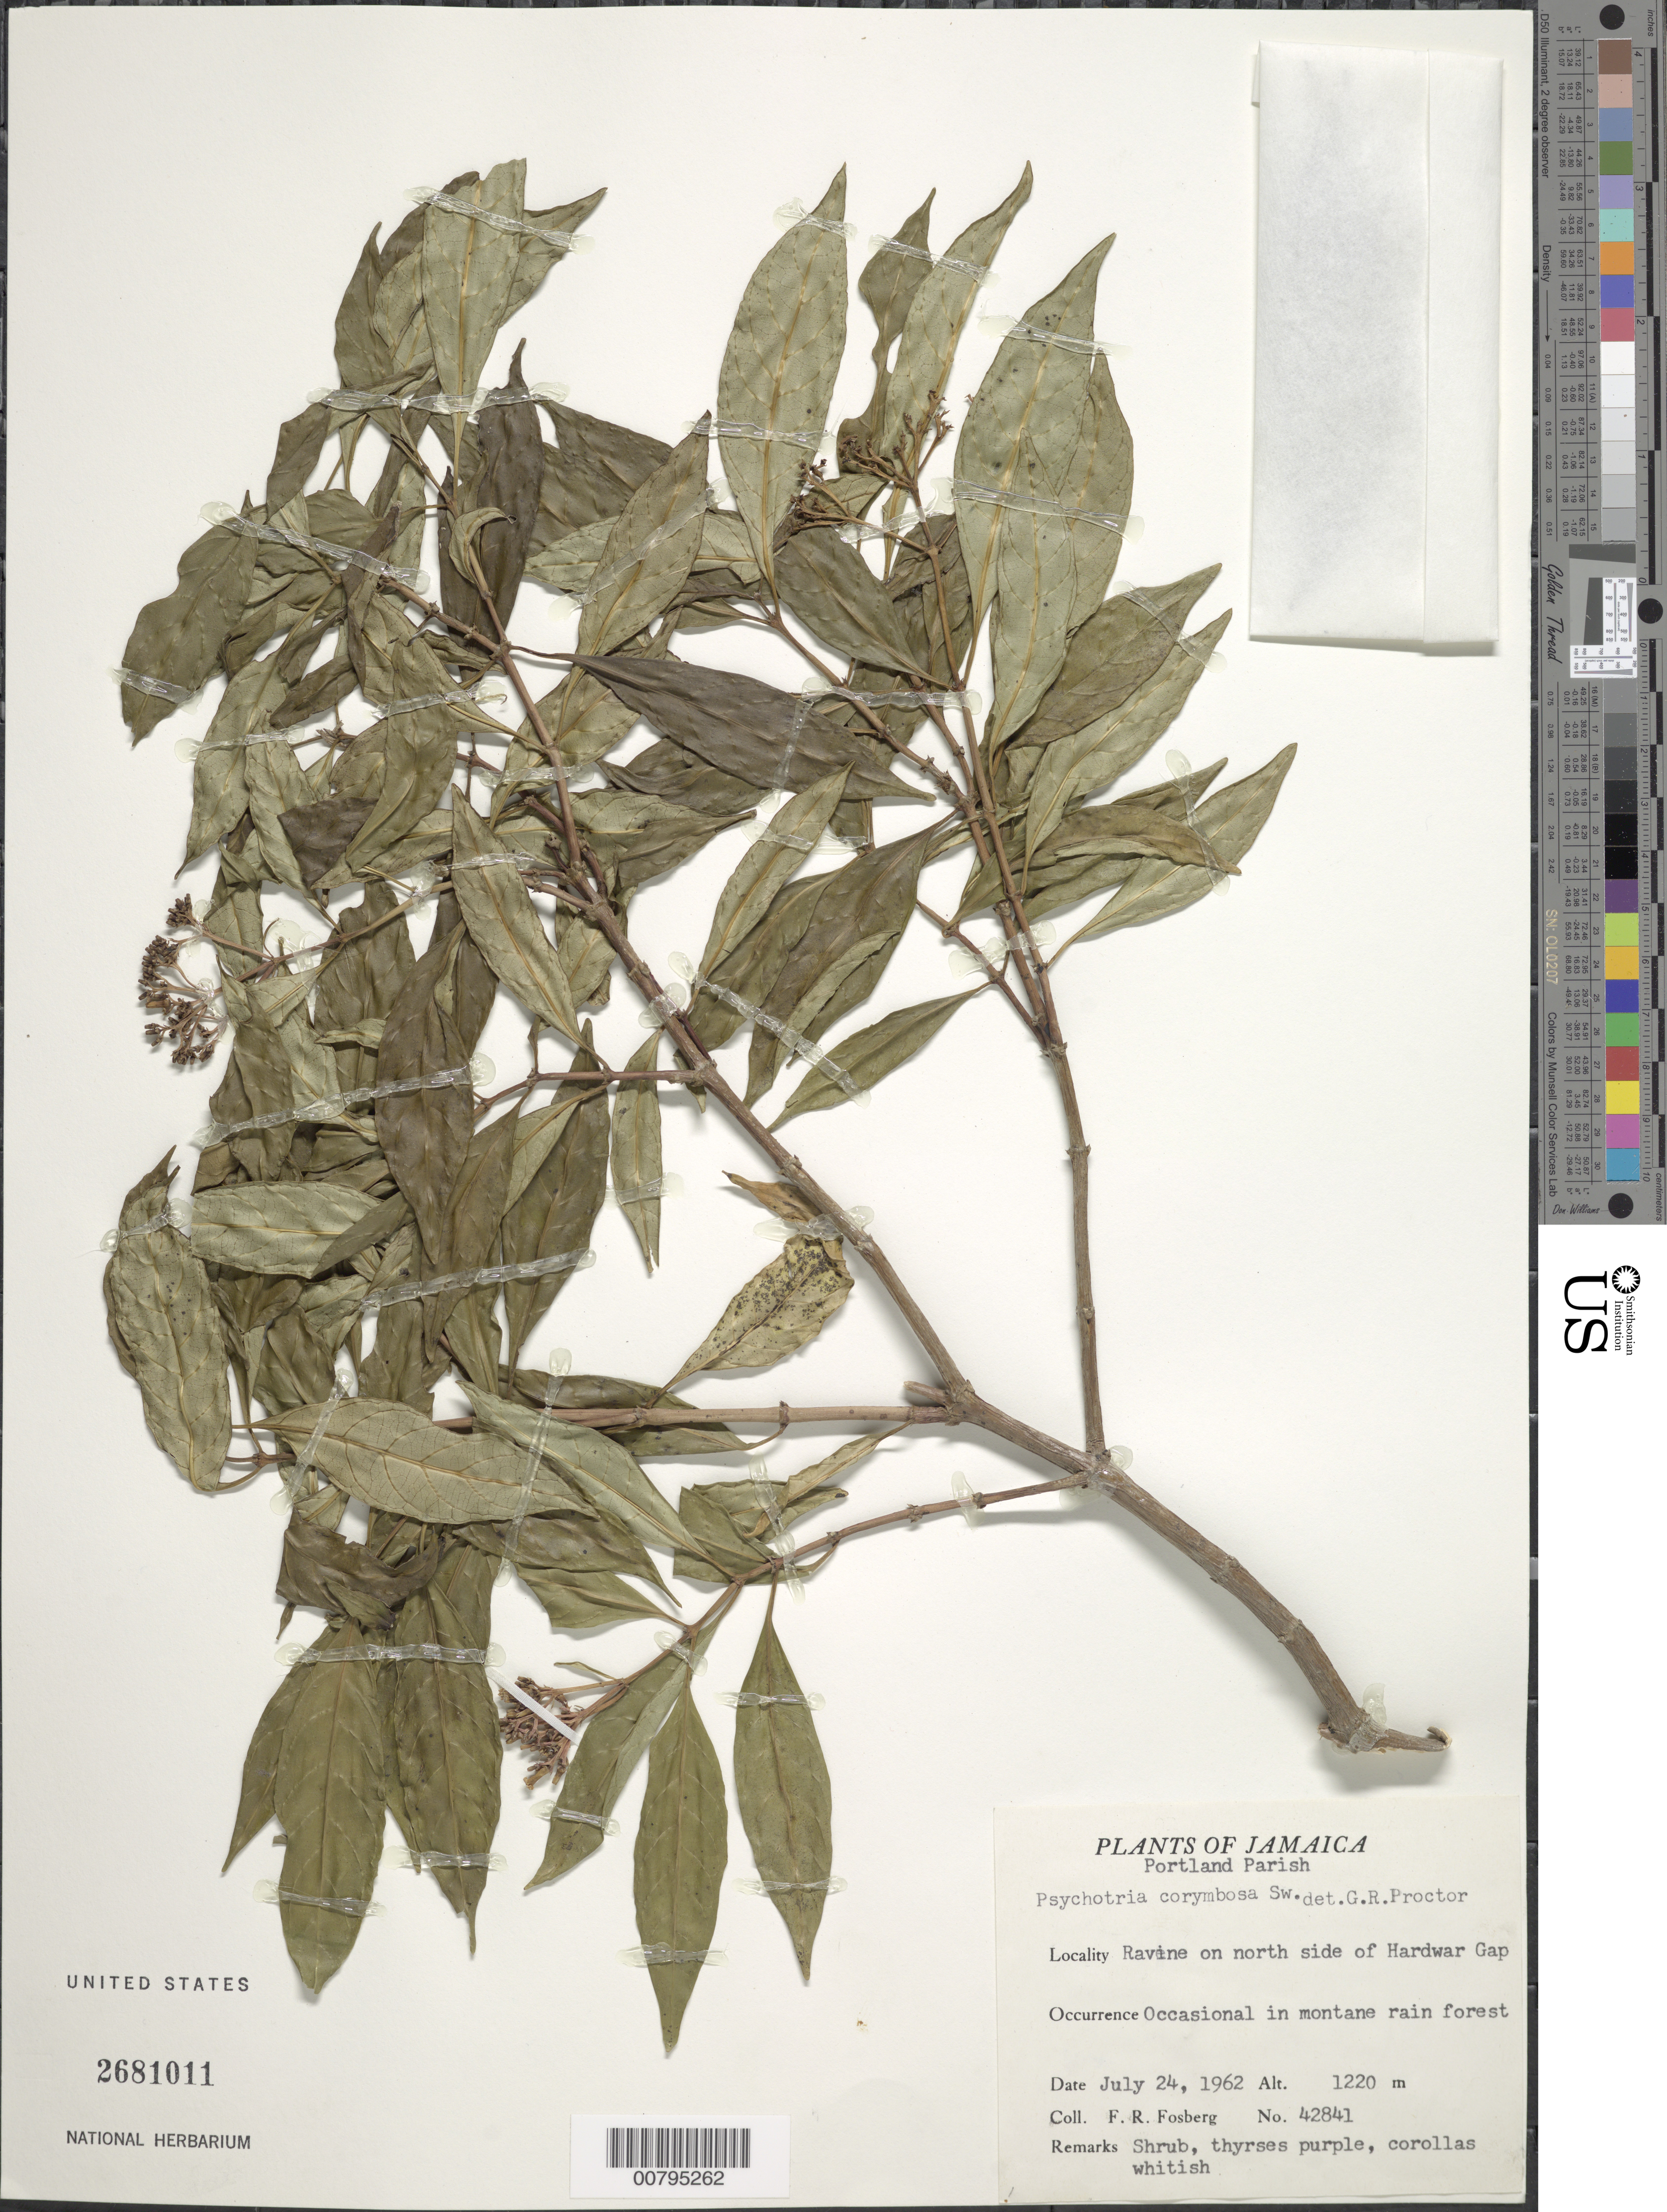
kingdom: Plantae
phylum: Tracheophyta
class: Magnoliopsida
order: Gentianales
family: Rubiaceae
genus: Psychotria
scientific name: Psychotria corymbosa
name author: Sw.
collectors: F. R. Fosberg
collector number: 42841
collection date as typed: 24 Jul 1962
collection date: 1962-07-24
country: Jamaica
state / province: Portland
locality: Ravine onnorth side of Hardwar Gap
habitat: Ravine in montane rainforest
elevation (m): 1220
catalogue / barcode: US 2681011